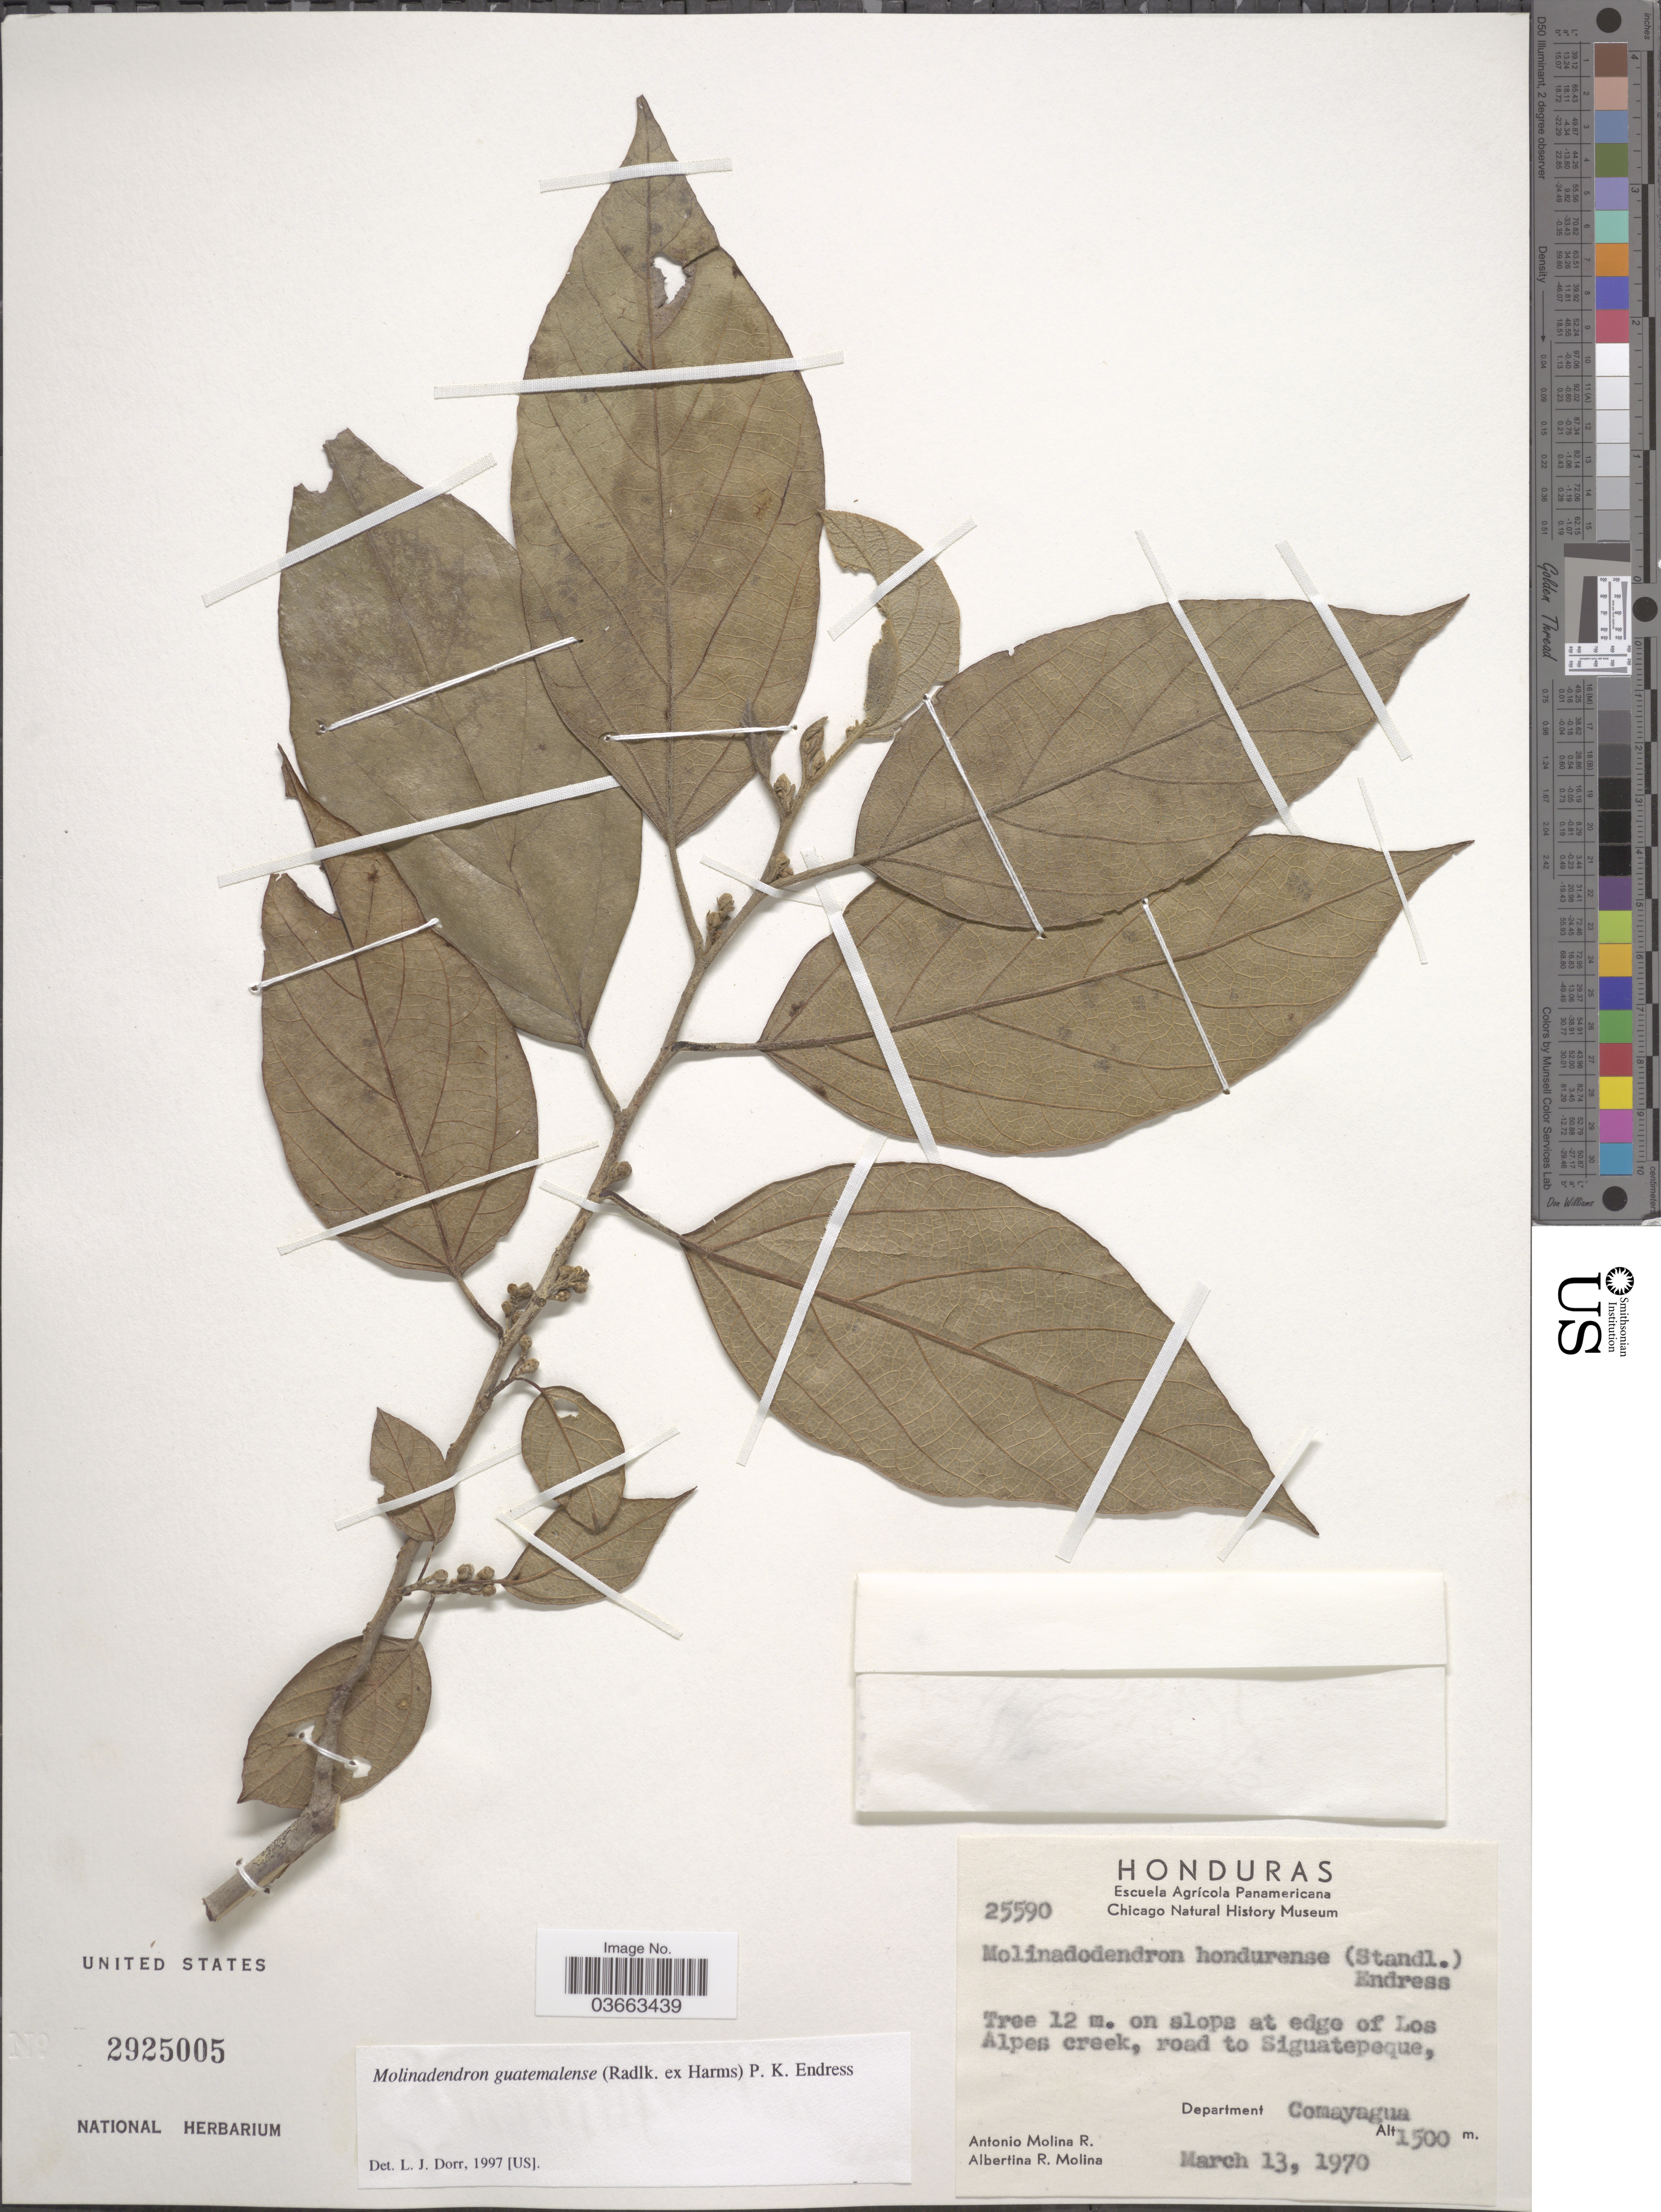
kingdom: Plantae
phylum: Tracheophyta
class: Magnoliopsida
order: Saxifragales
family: Hamamelidaceae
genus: Molinadendron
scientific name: Molinadendron guatemalense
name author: (Harms)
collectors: A. Molina R. & A. R. Molina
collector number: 25590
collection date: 1970-03-13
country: Honduras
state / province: Comayagua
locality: On slopes at edge of Los Alpes creek, road to Siguatepeque, Department Comayagua.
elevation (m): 1500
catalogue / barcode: US 2925005